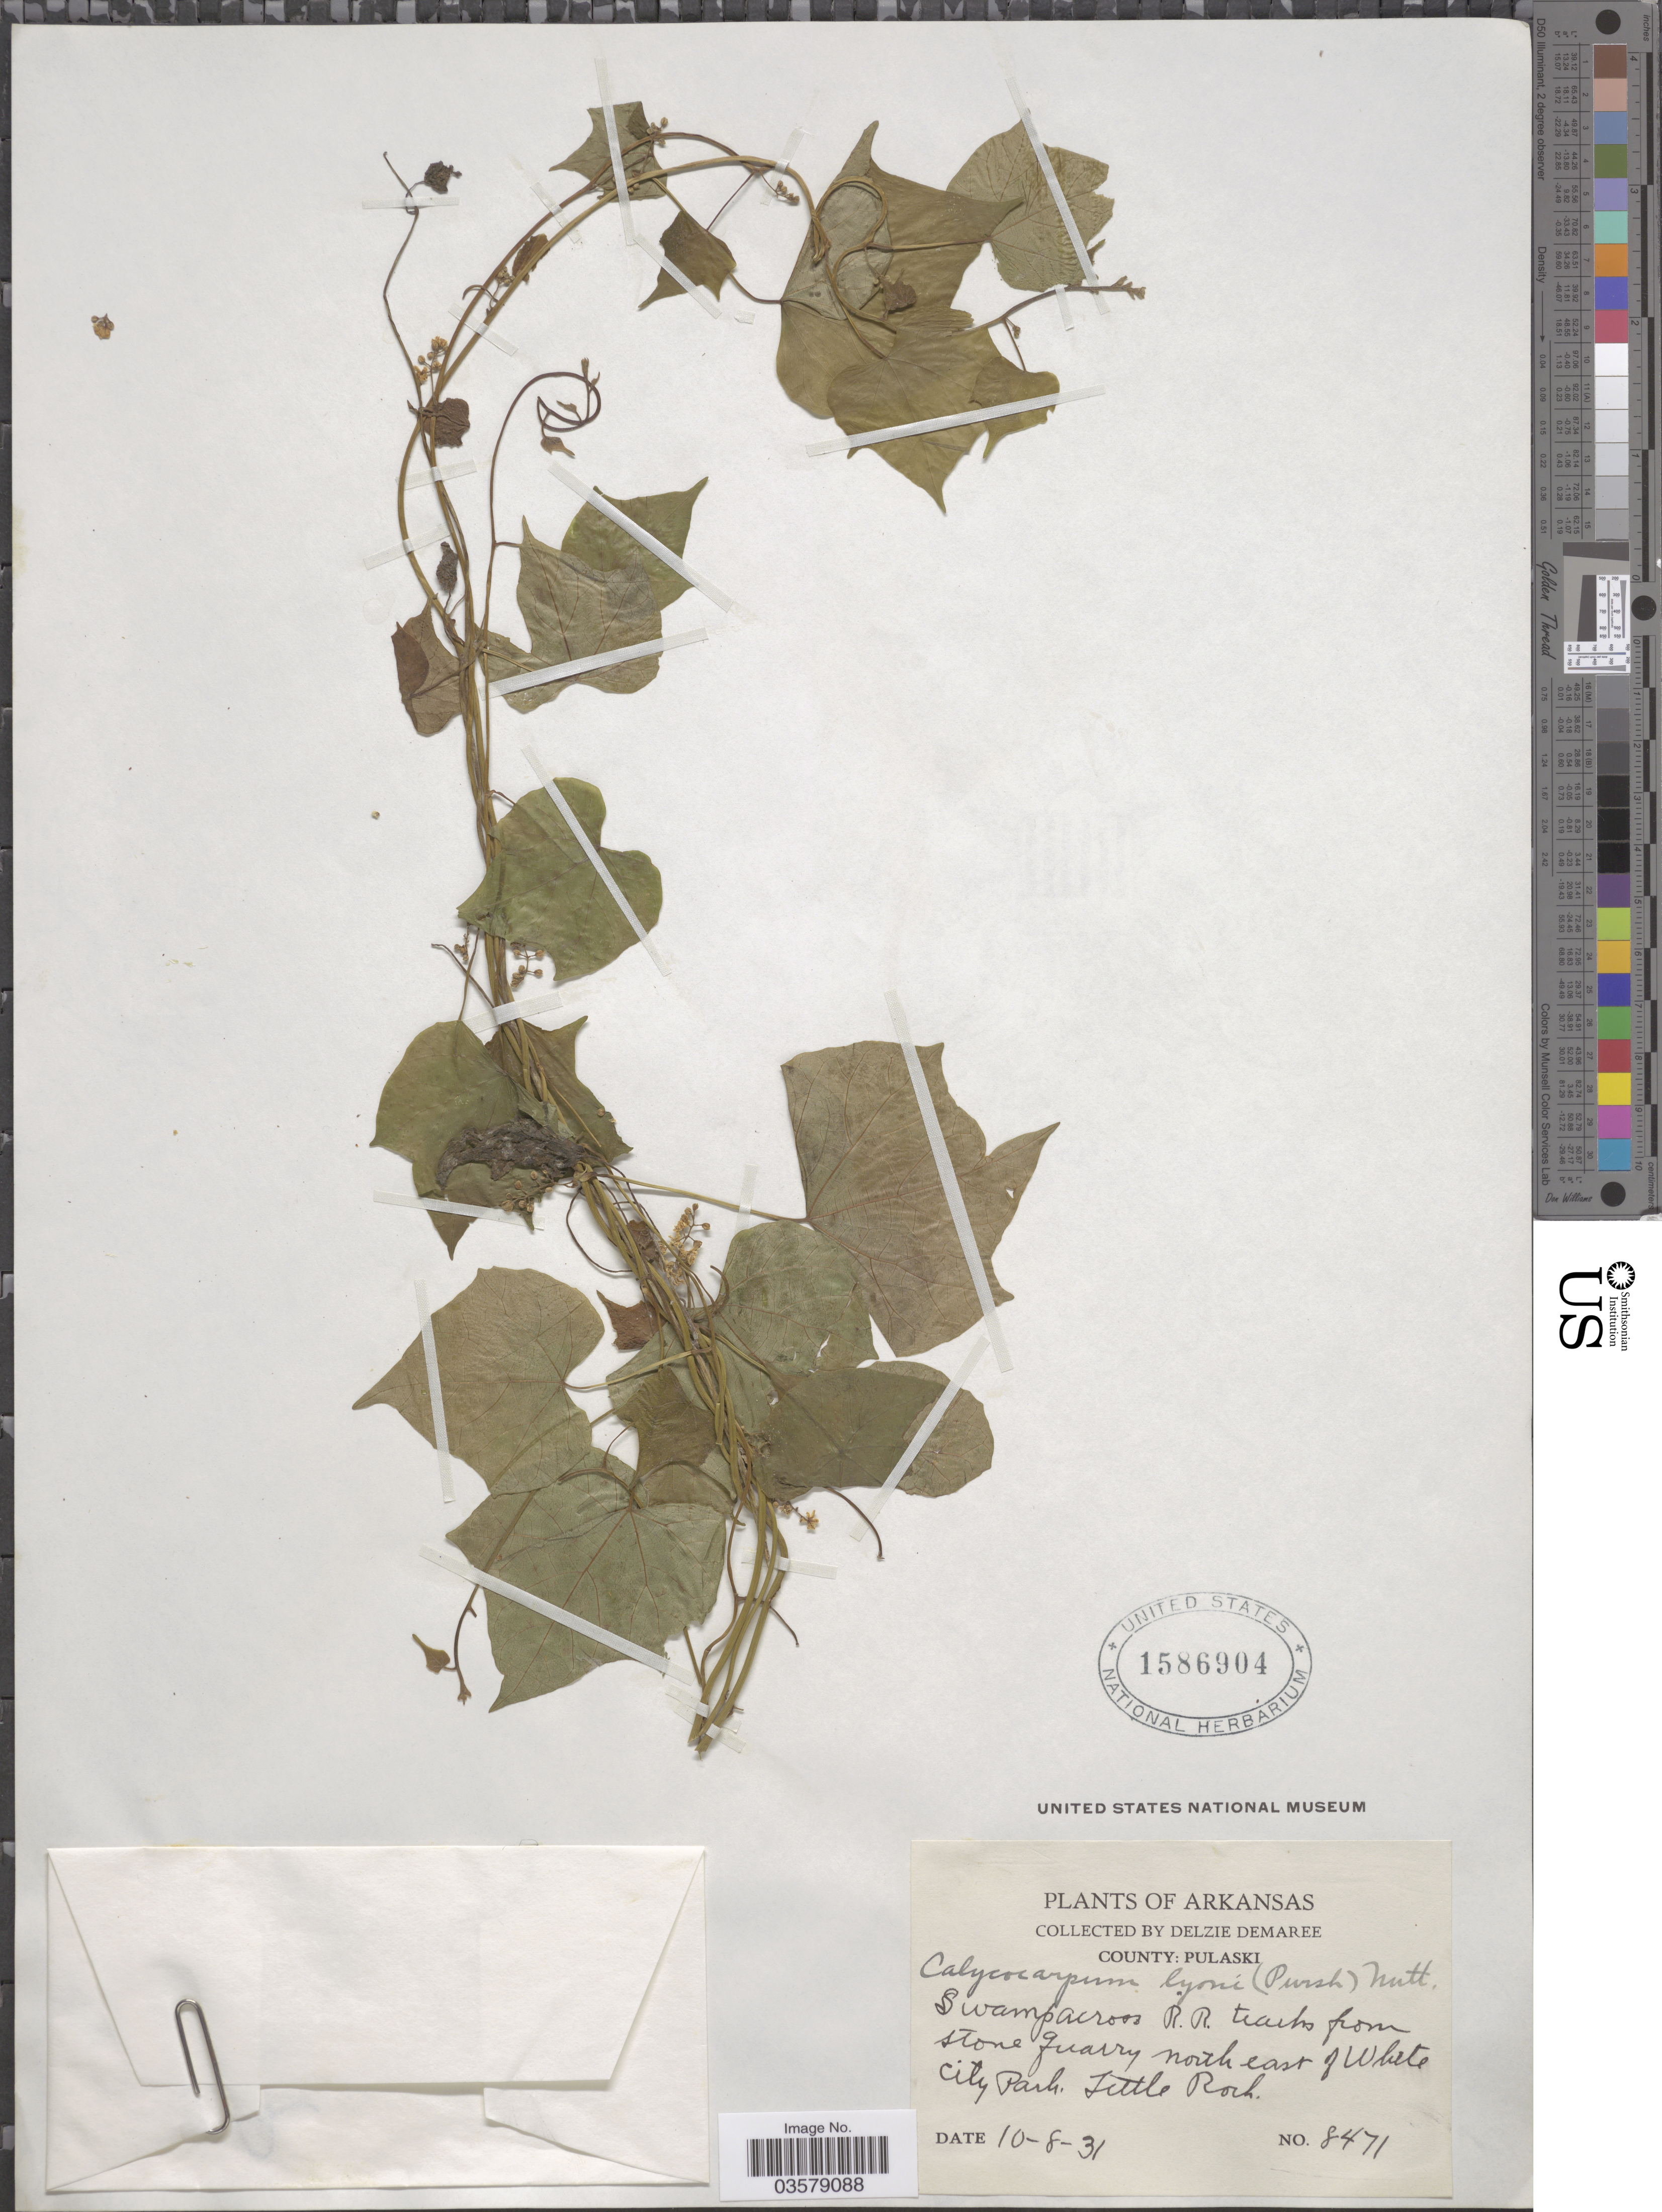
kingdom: Plantae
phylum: Tracheophyta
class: Magnoliopsida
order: Ranunculales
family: Menispermaceae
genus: Calycocarpum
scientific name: Calycocarpum lyonii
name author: (Pursh) A. Gray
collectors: D. Demaree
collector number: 8471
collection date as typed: Transcribed d/m/y: 8/10/31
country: United States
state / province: Arkansas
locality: County: Pulaski. Swamp across R.R. tracks from stone quarry north east of White City Park. Little Rock.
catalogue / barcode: US 1586904